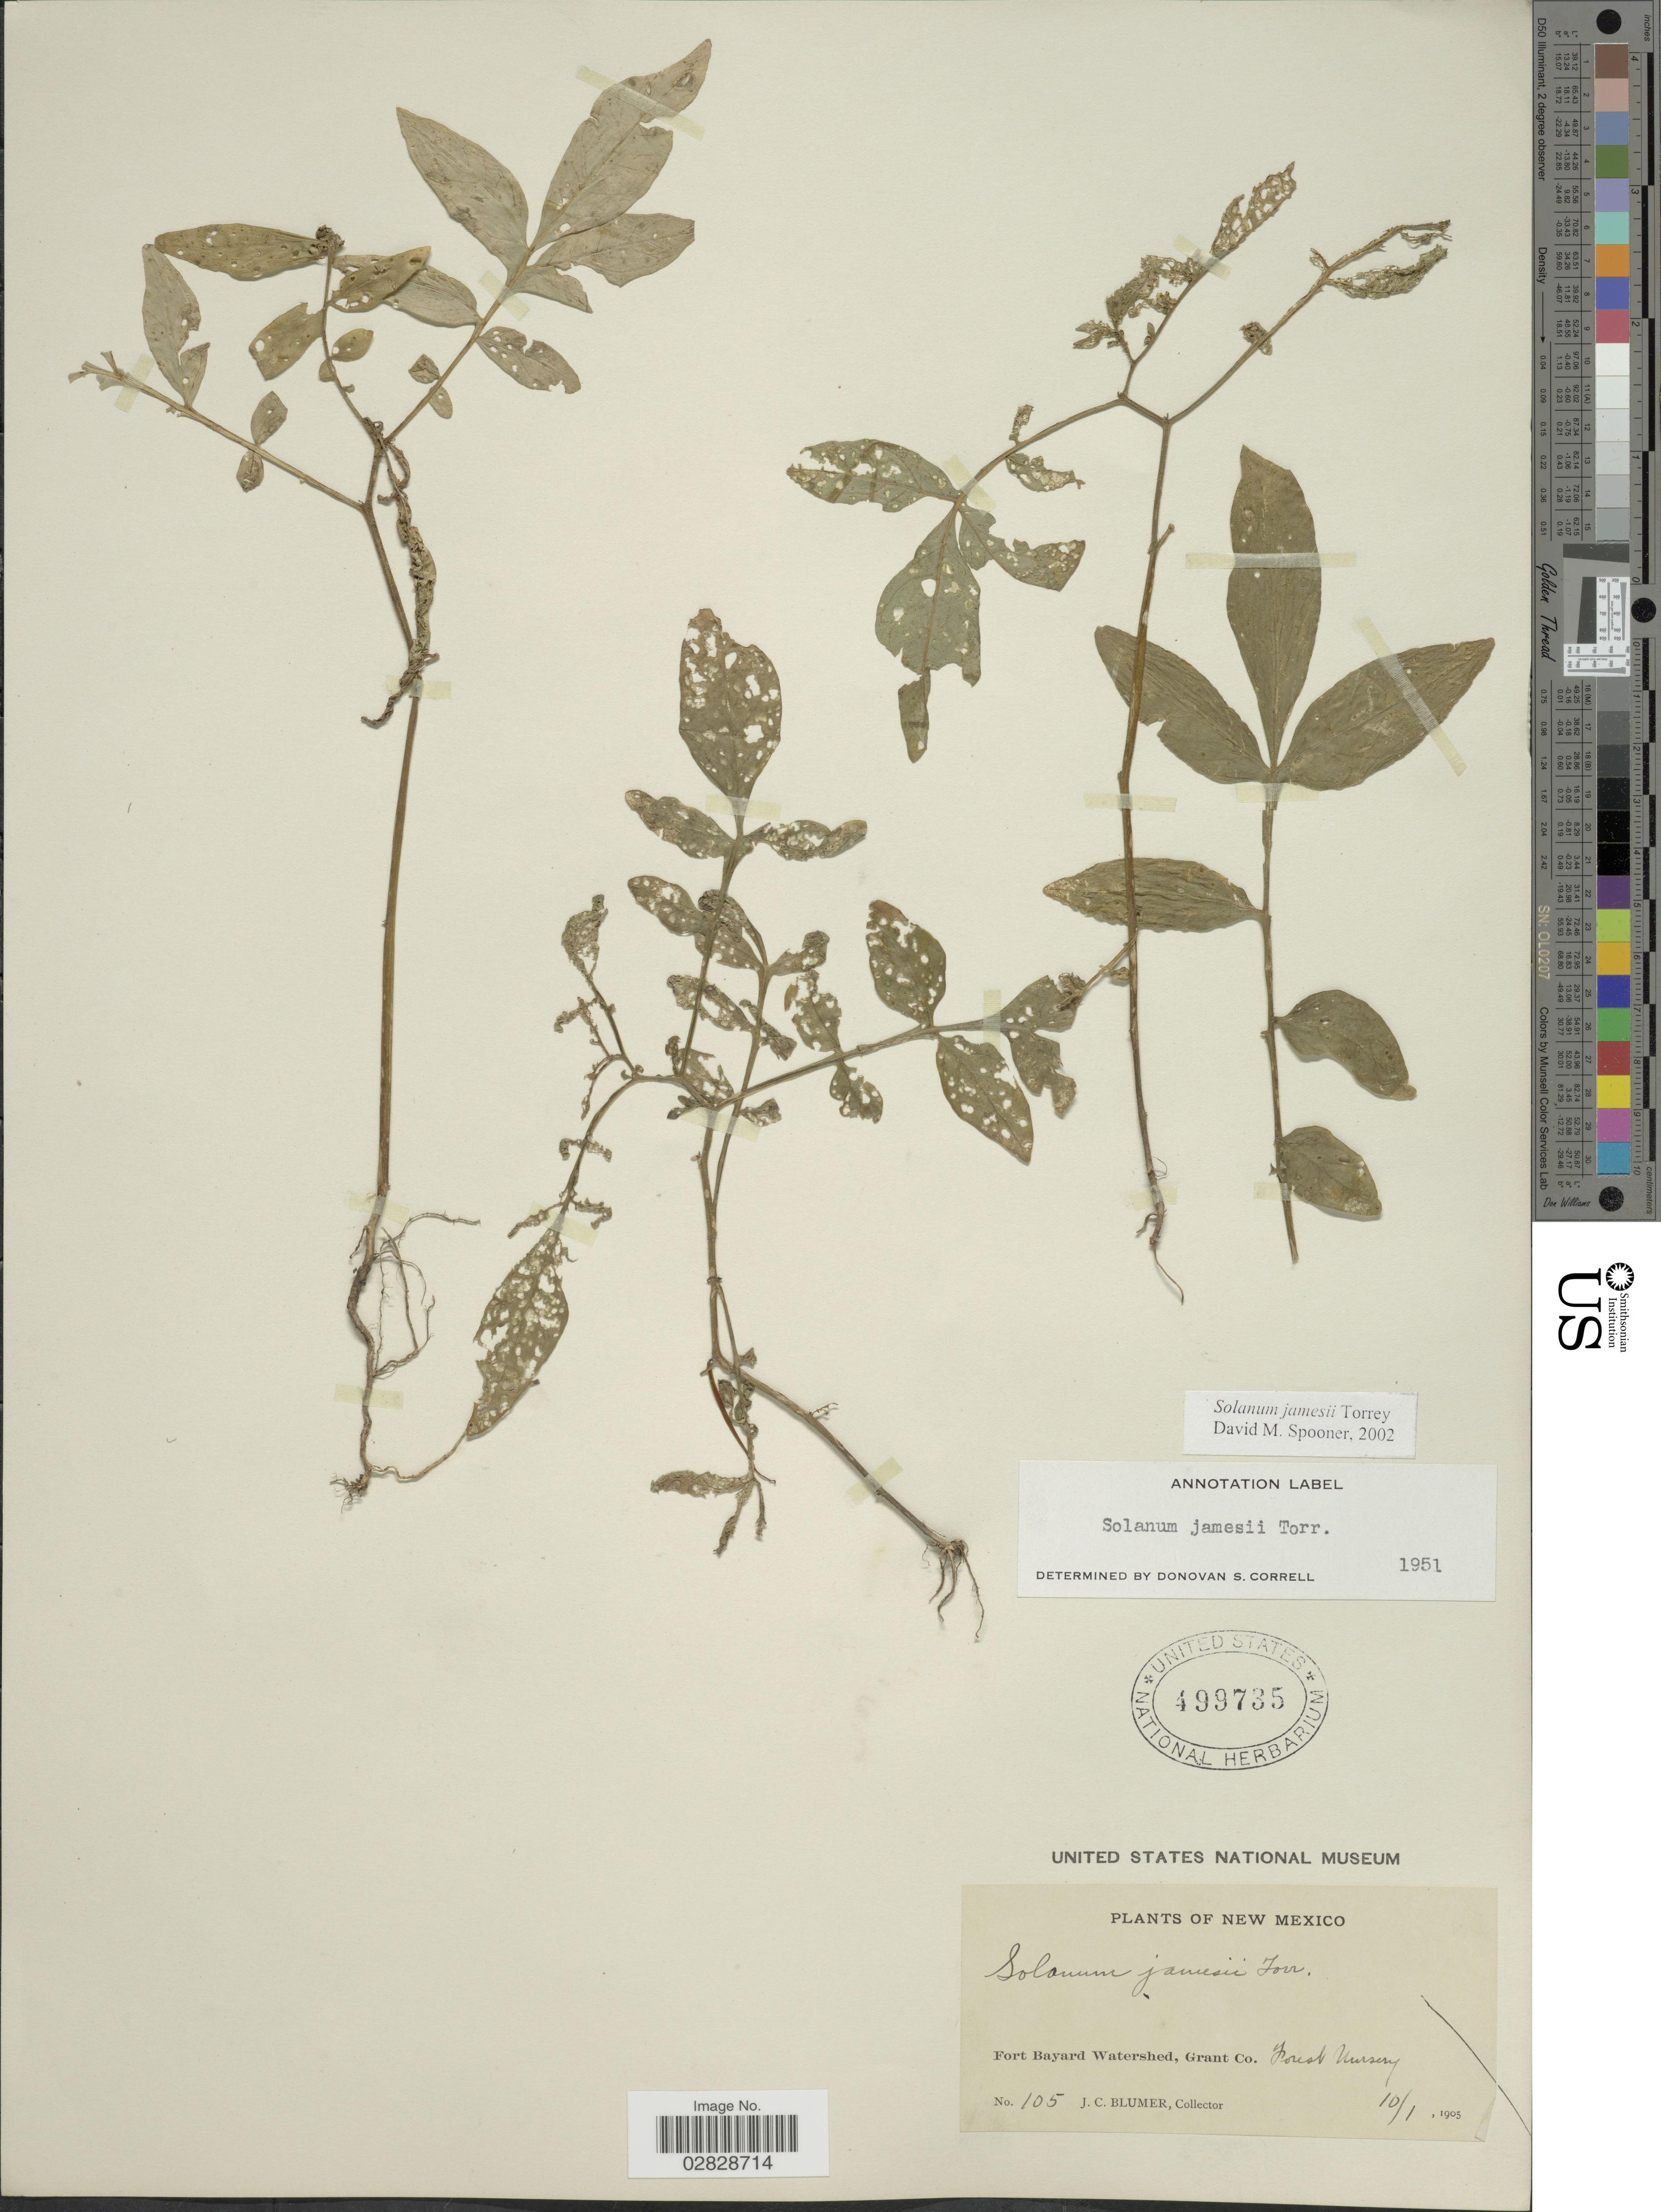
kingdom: Plantae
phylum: Tracheophyta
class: Magnoliopsida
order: Solanales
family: Solanaceae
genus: Solanum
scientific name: Solanum jamesii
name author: Torr.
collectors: J. C. Blumer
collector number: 105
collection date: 1905-01-10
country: United States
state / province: New Mexico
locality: Fort Bayard Watershed, Grant Co. Forest Nursery.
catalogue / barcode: US 499735